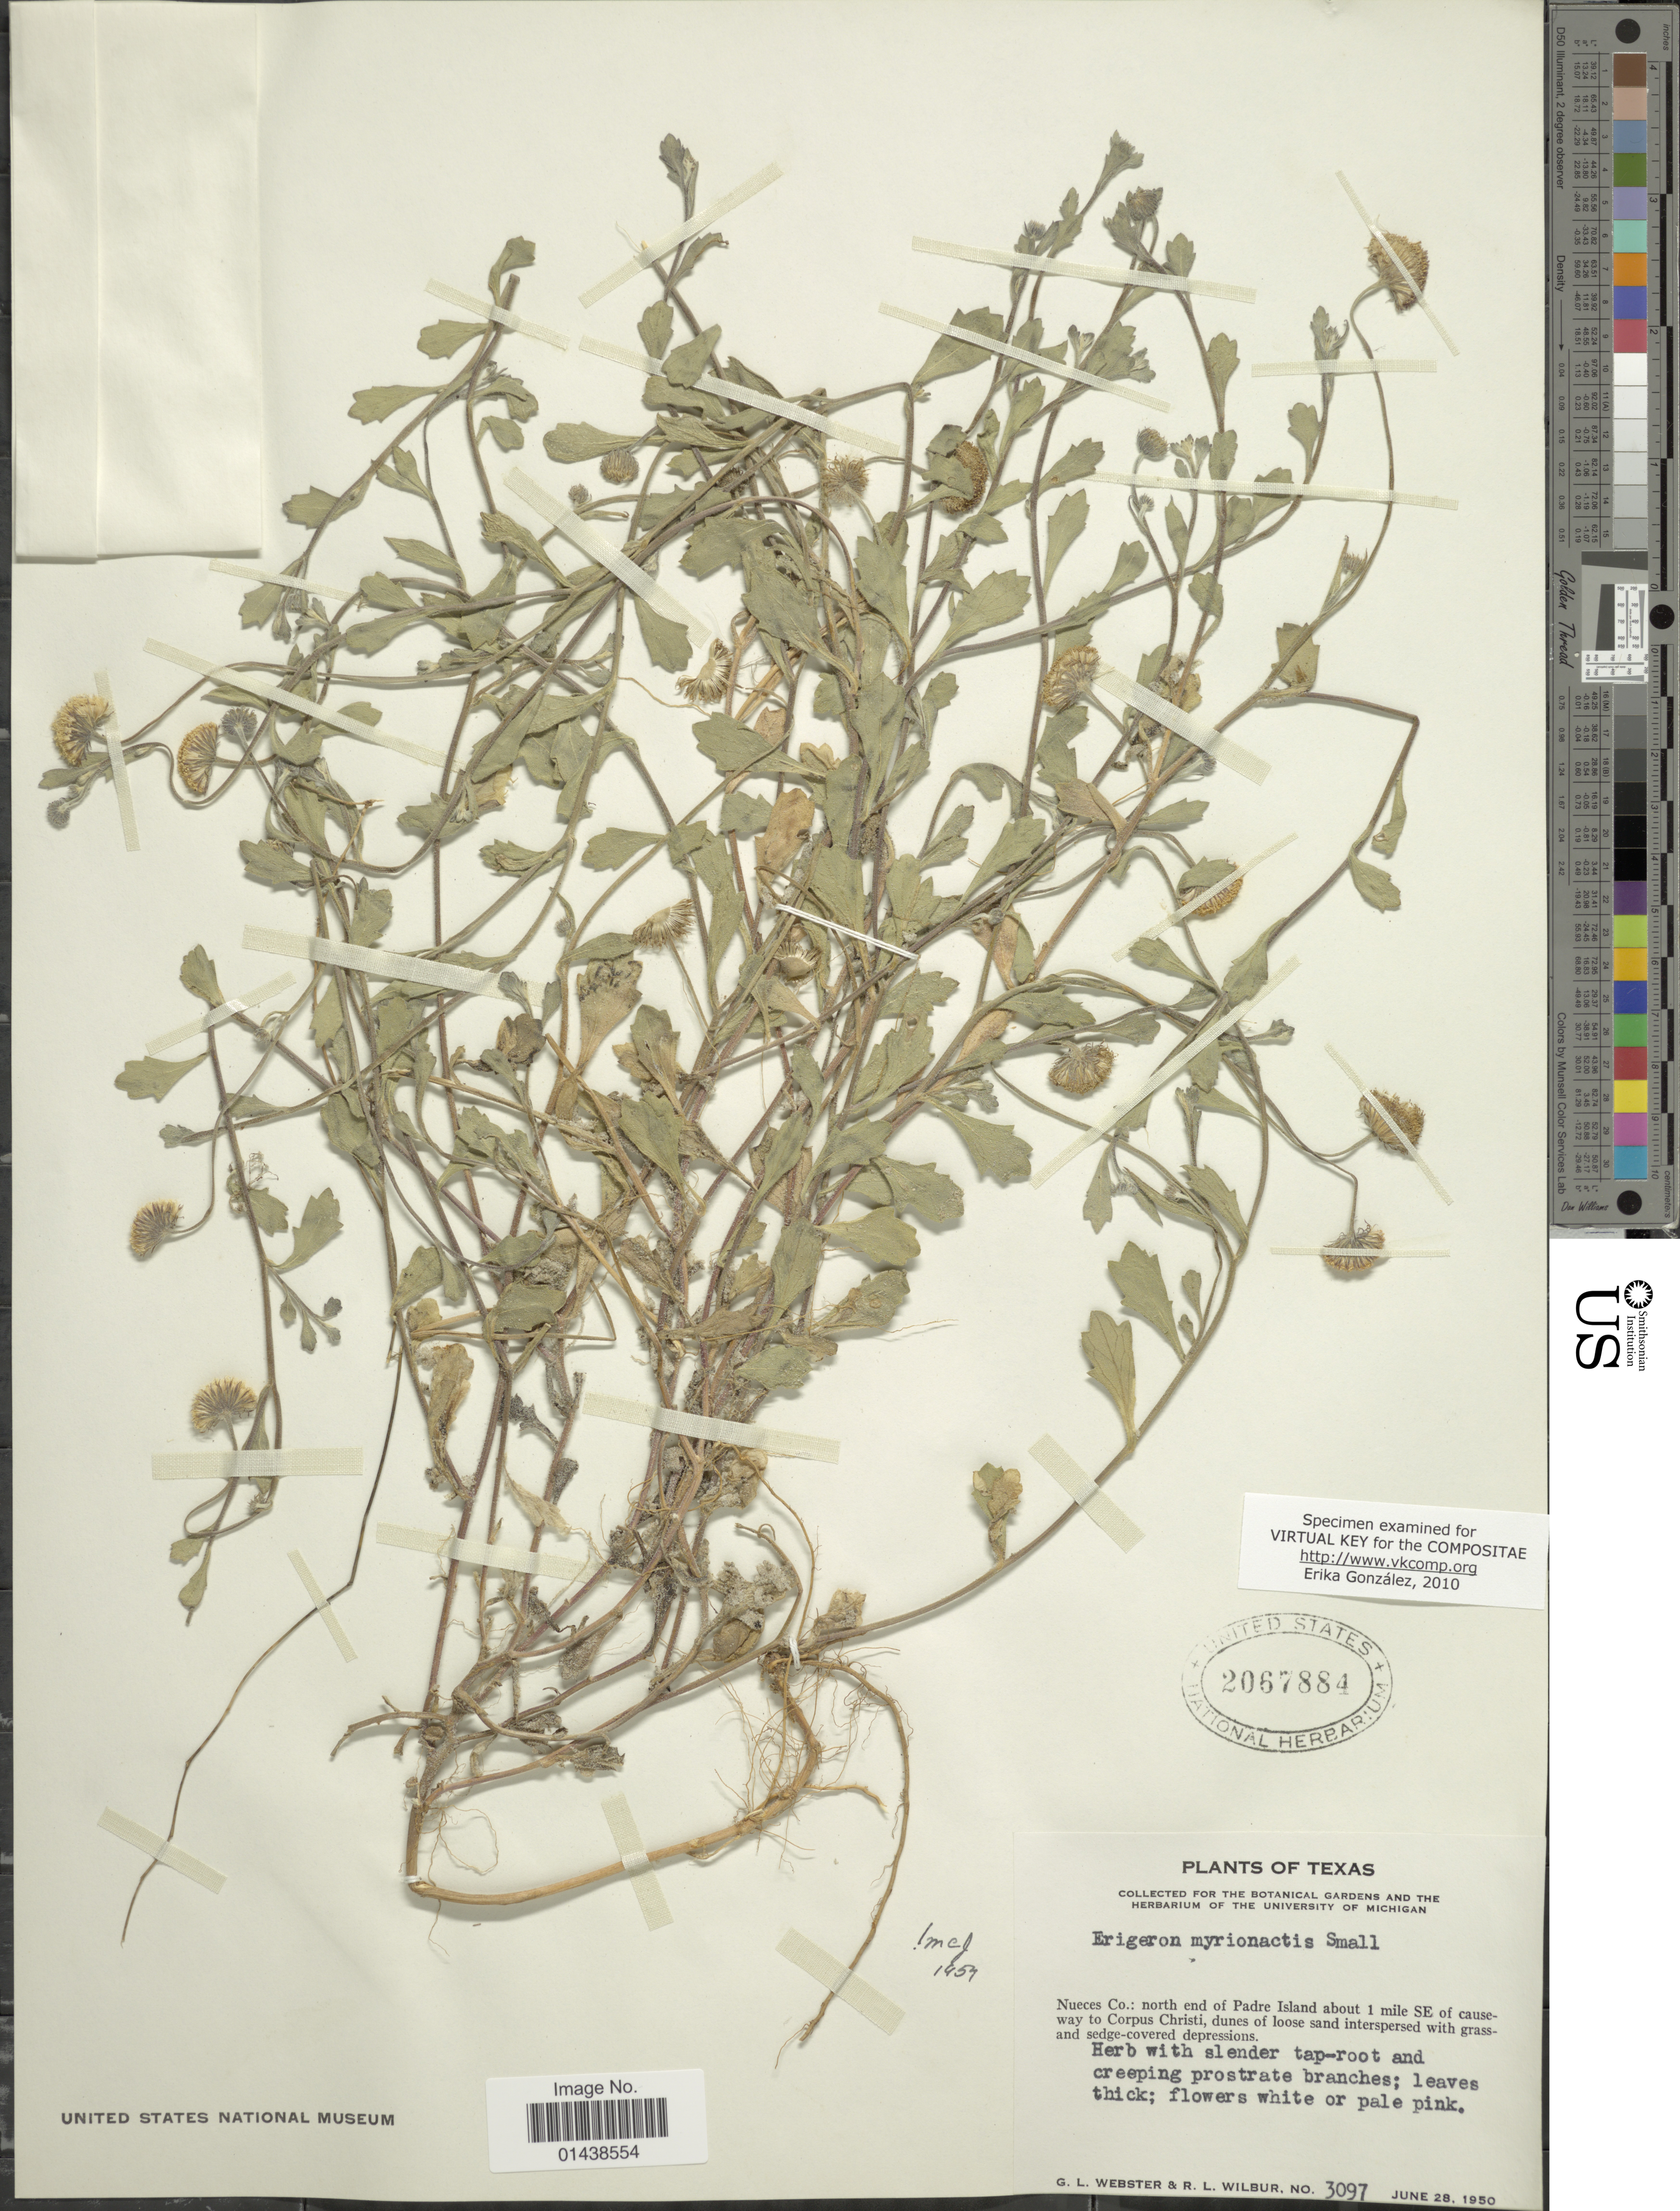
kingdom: Plantae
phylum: Tracheophyta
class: Magnoliopsida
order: Asterales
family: Asteraceae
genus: Erigeron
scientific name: Erigeron myrionactis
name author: Small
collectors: G. L. Webster & R. L. Wilbur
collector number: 3097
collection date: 1950-06-28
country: United States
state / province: Texas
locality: Nueces Co.: north end of Padre Island about 1 mile SE of causeway to Corpus Christi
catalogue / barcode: US 2067884